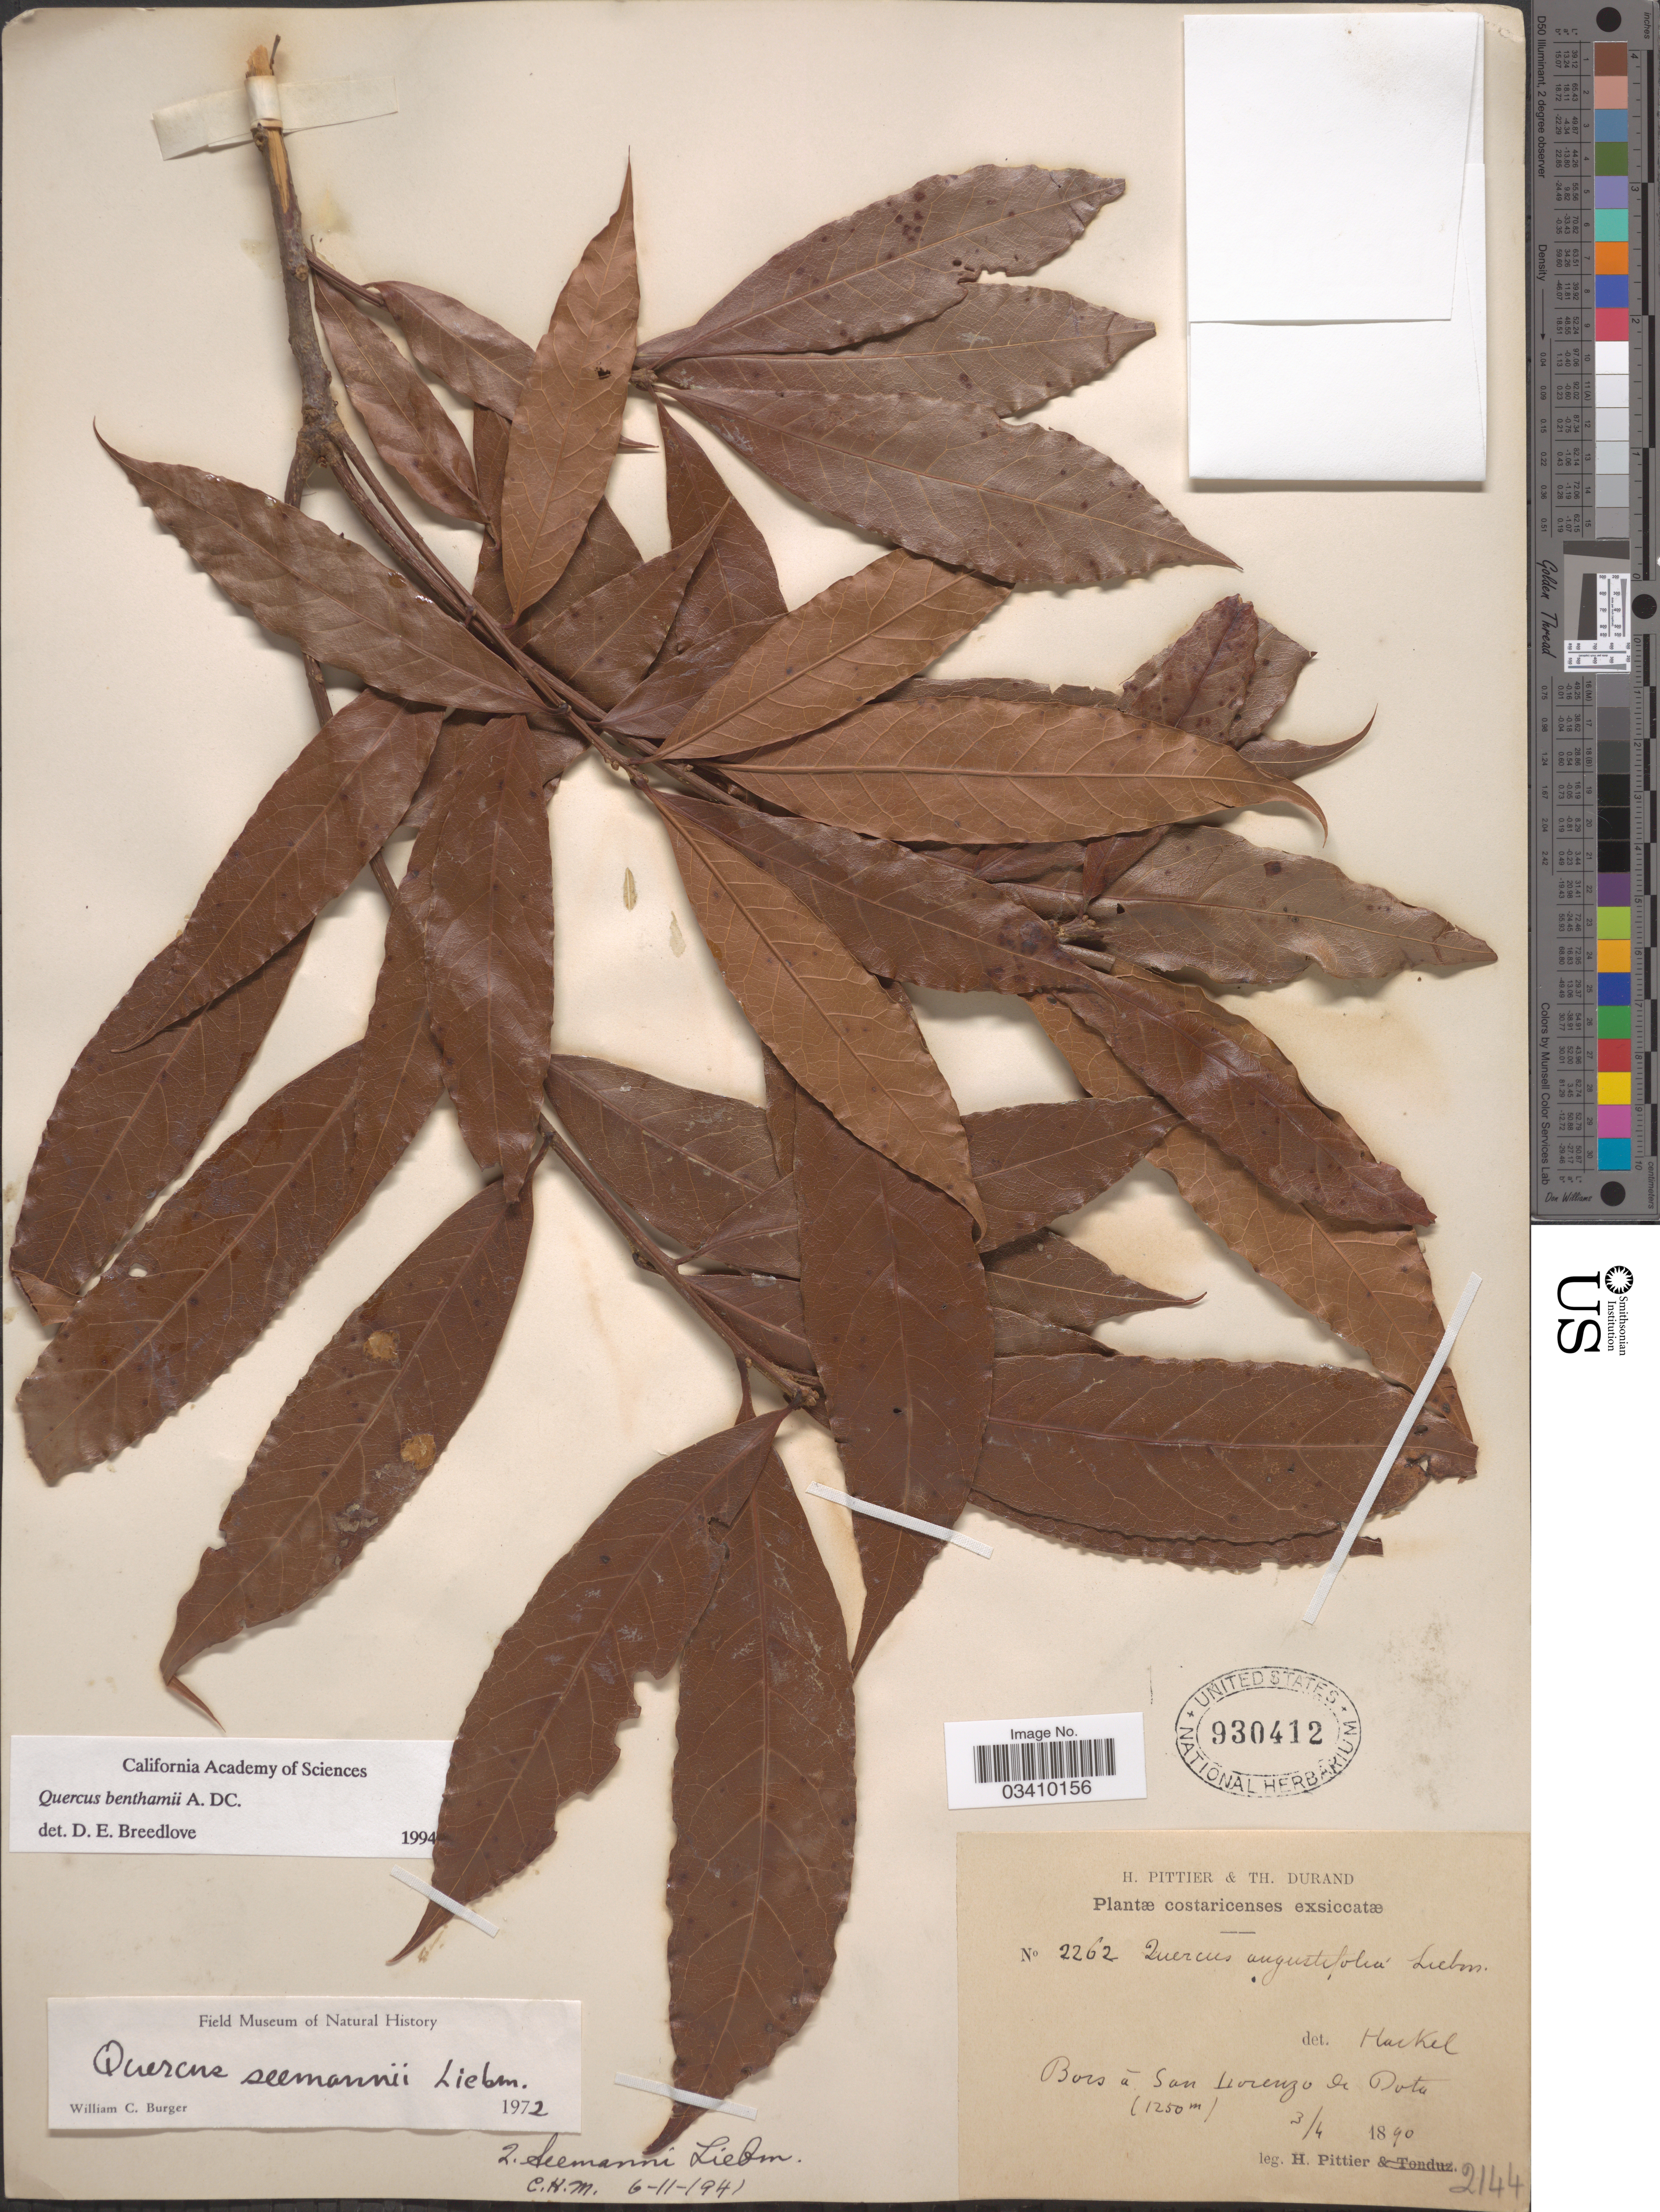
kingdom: Plantae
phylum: Tracheophyta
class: Magnoliopsida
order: Fagales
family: Fagaceae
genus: Quercus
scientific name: Quercus benthamii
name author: A. DC.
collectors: H. F. Pittier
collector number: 2262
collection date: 1890-04-03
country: Costa Rica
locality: Bois á San Lorenzo de Dota.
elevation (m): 1250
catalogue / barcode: US 930412